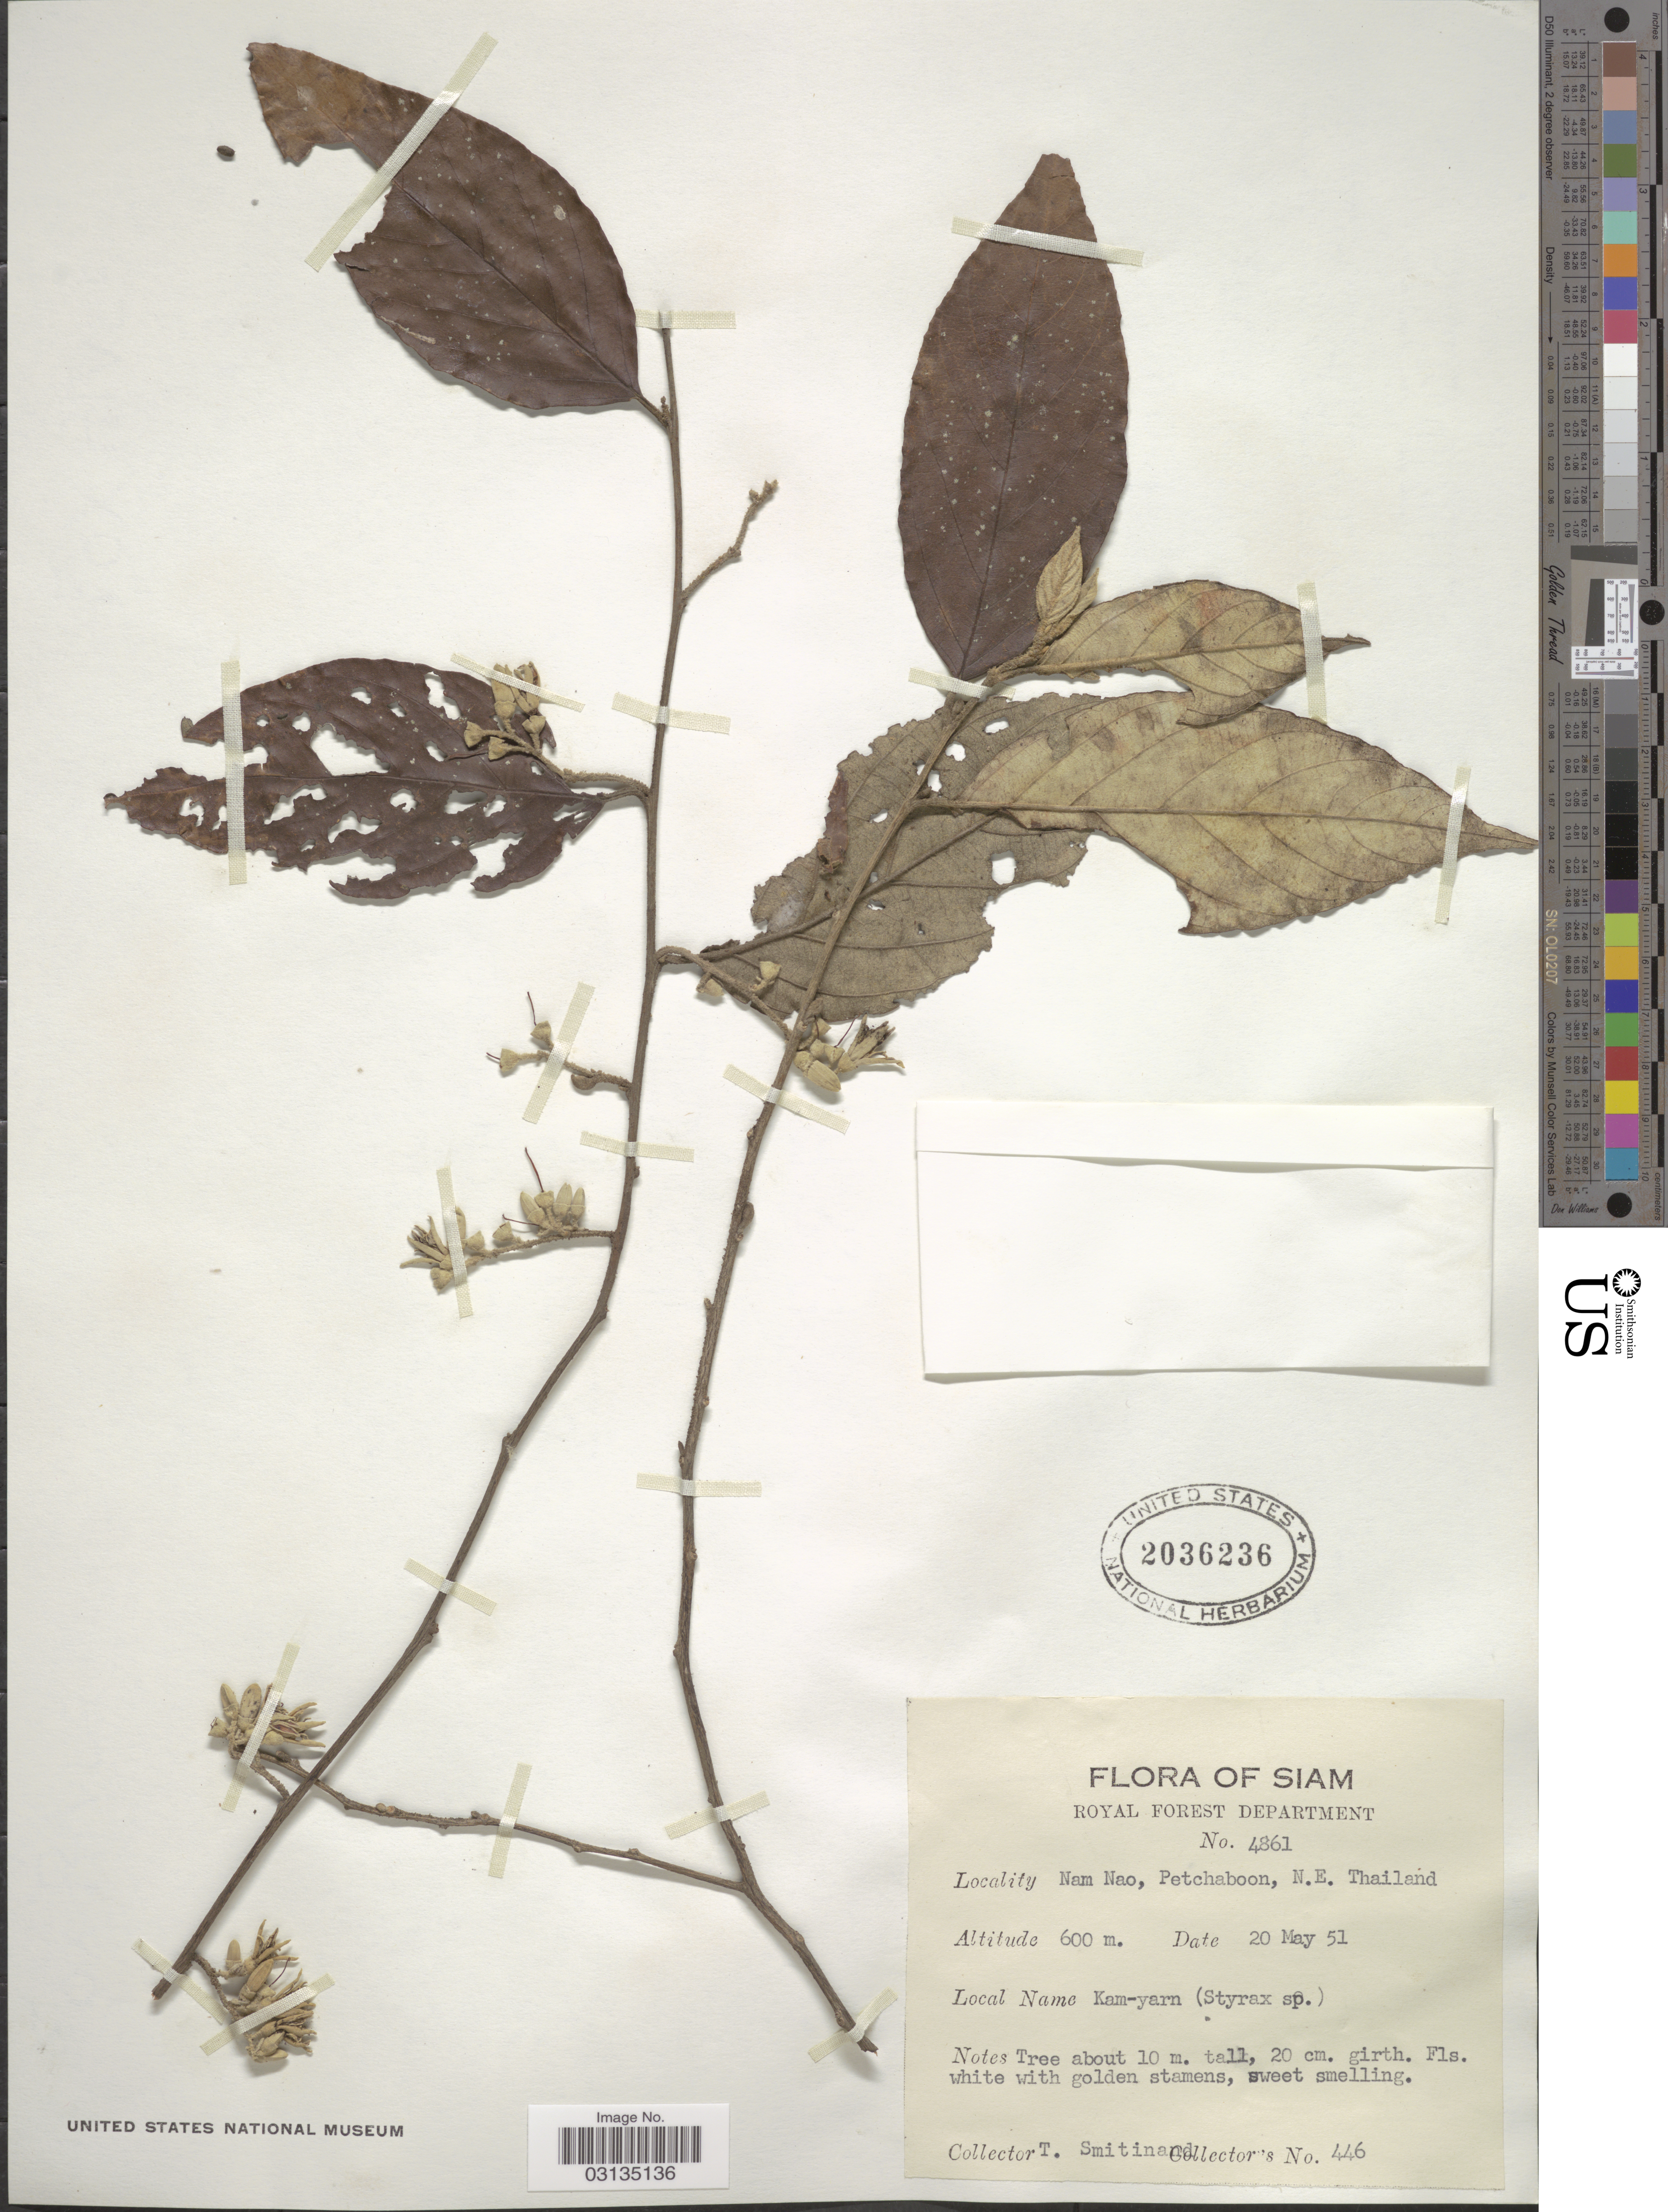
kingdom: Plantae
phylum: Tracheophyta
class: Magnoliopsida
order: Ericales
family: Styracaceae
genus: Styrax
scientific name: Styrax sp.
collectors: T. Smitinand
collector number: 446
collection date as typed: Transcribed d/m/y: 20/5/51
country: Thailand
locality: Siam, Nam Nao, Petchaboon, N.E. Thailand.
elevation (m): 600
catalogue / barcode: US 2036236